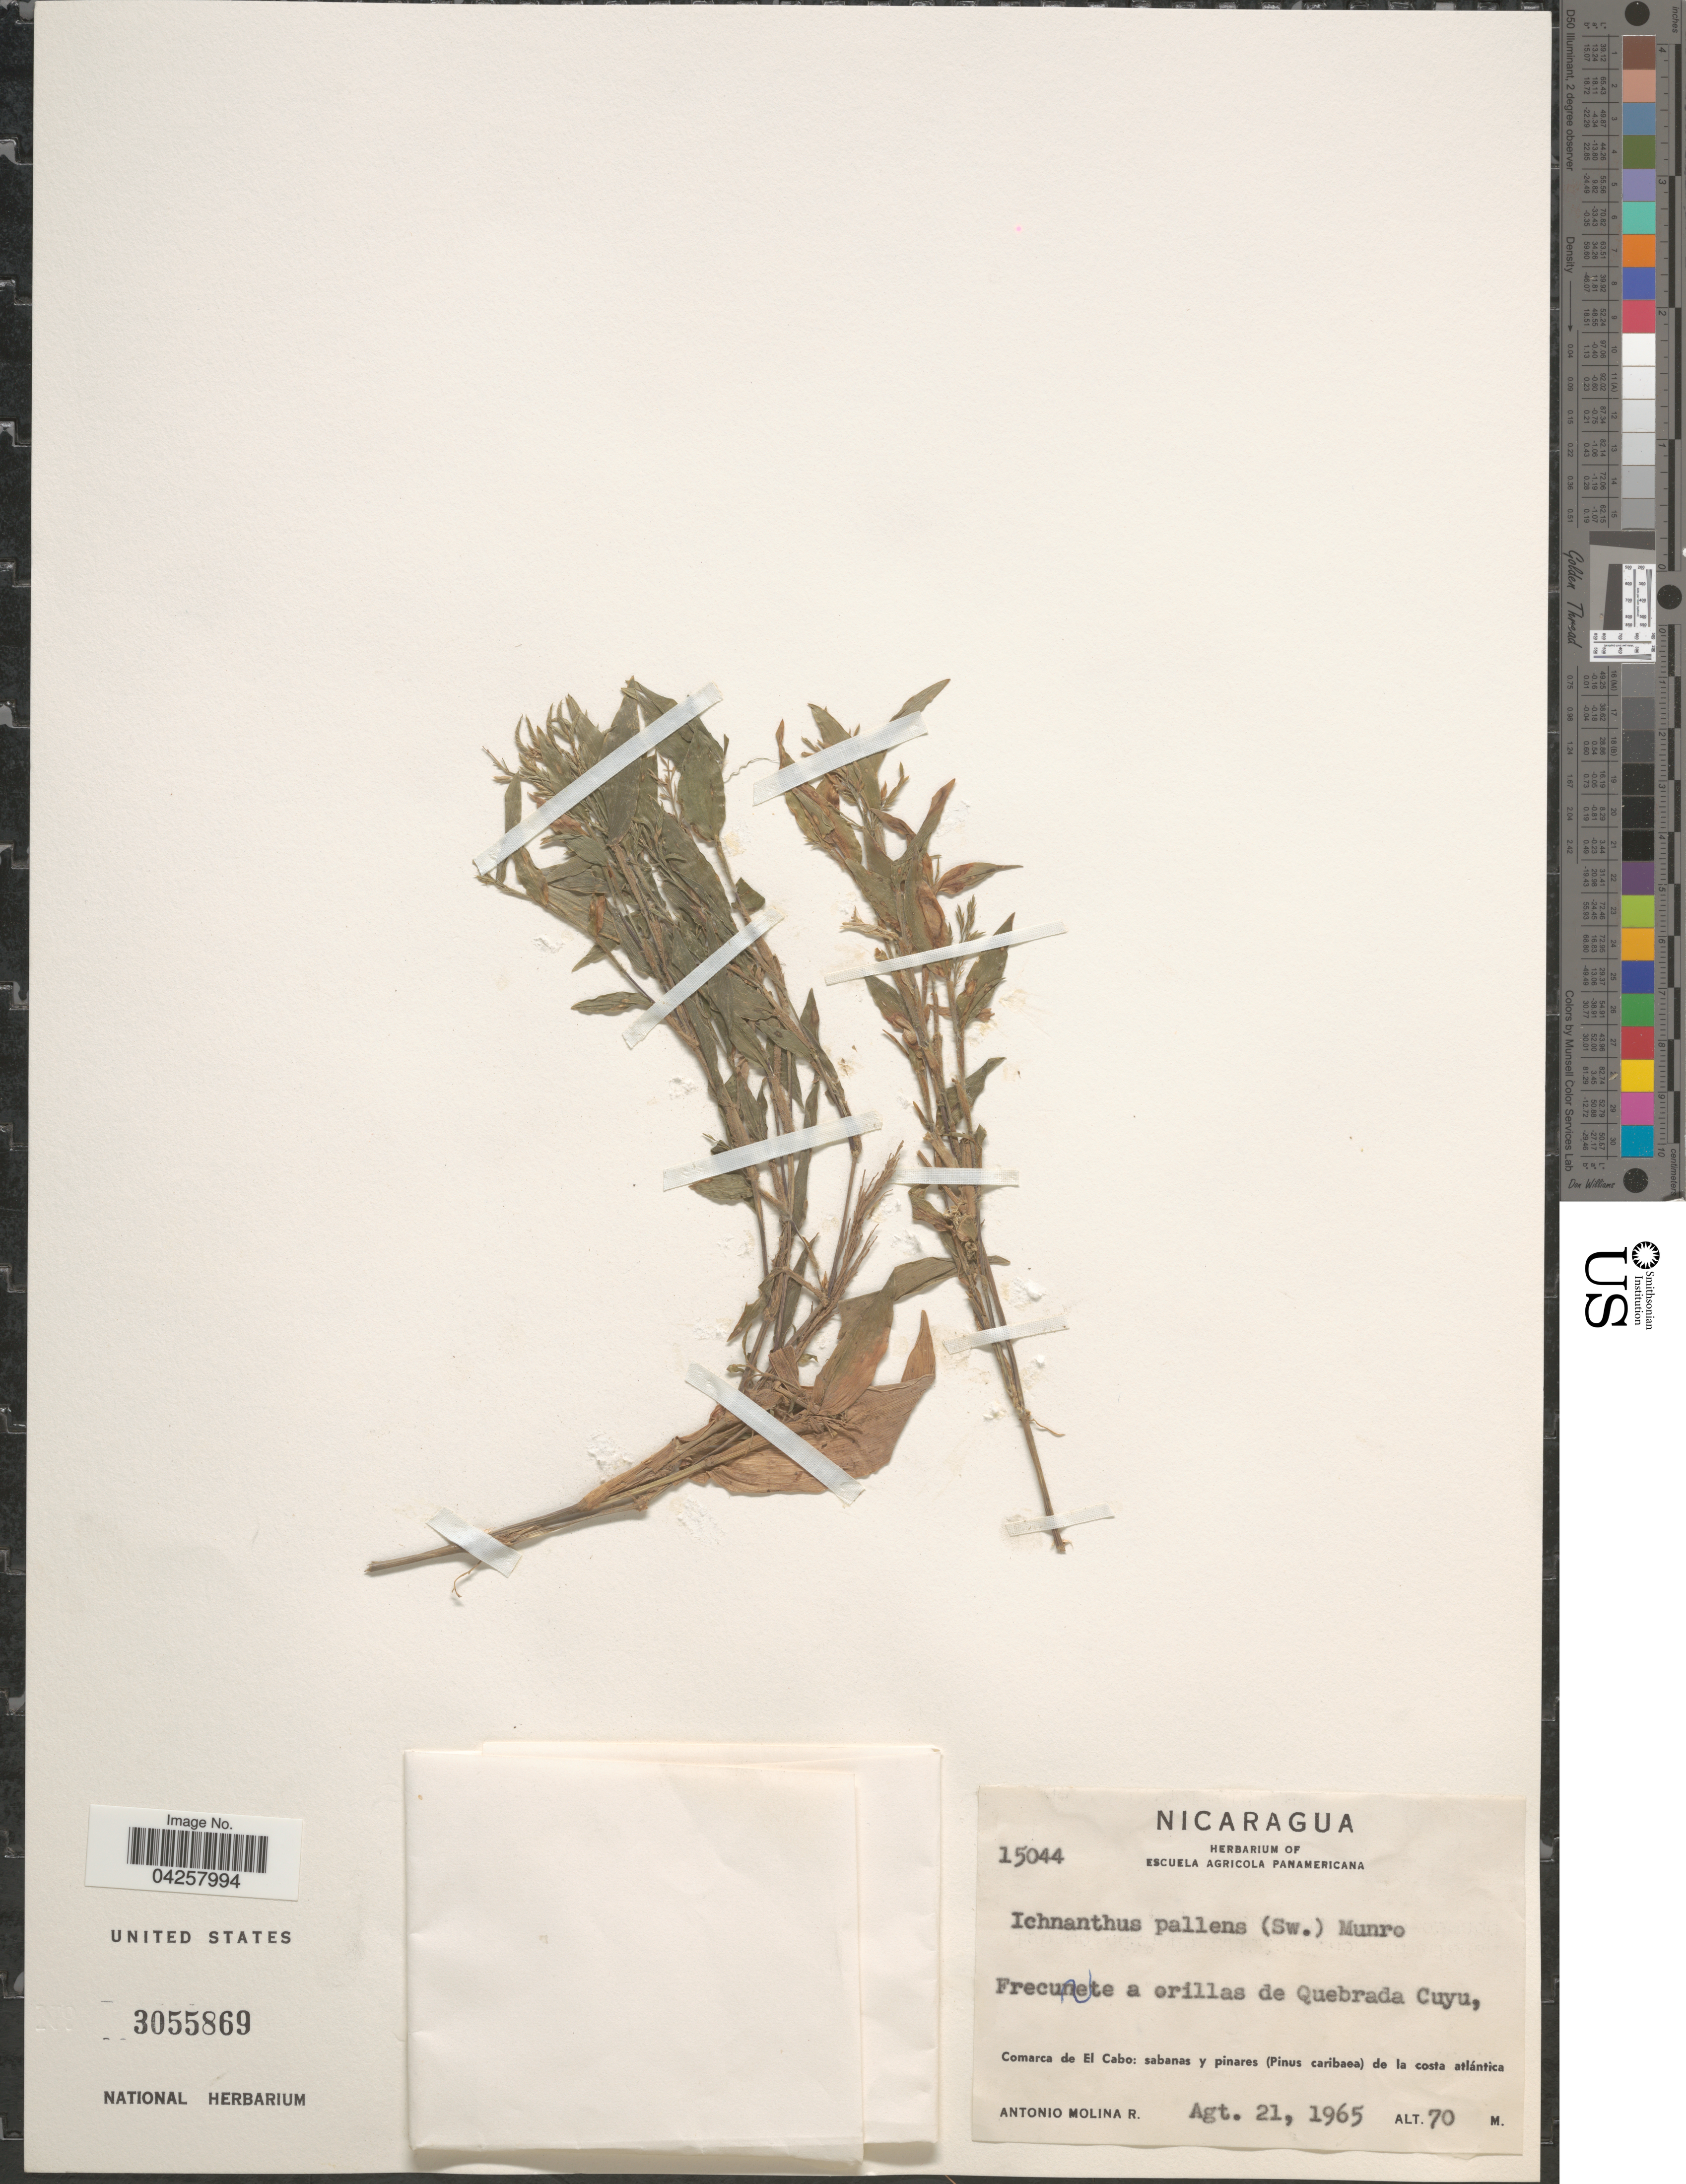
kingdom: Plantae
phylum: Tracheophyta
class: Liliopsida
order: Poales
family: Poaceae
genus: Ichnanthus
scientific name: Ichnanthus pallens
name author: (Sw.) Munro ex Benth.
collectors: A. Molina R.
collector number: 15044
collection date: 1965-08-21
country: Nicaragua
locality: Frecuente a orillas de Quebrada Cuyu, Comarca de El Cabo.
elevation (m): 70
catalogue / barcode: US 3055869